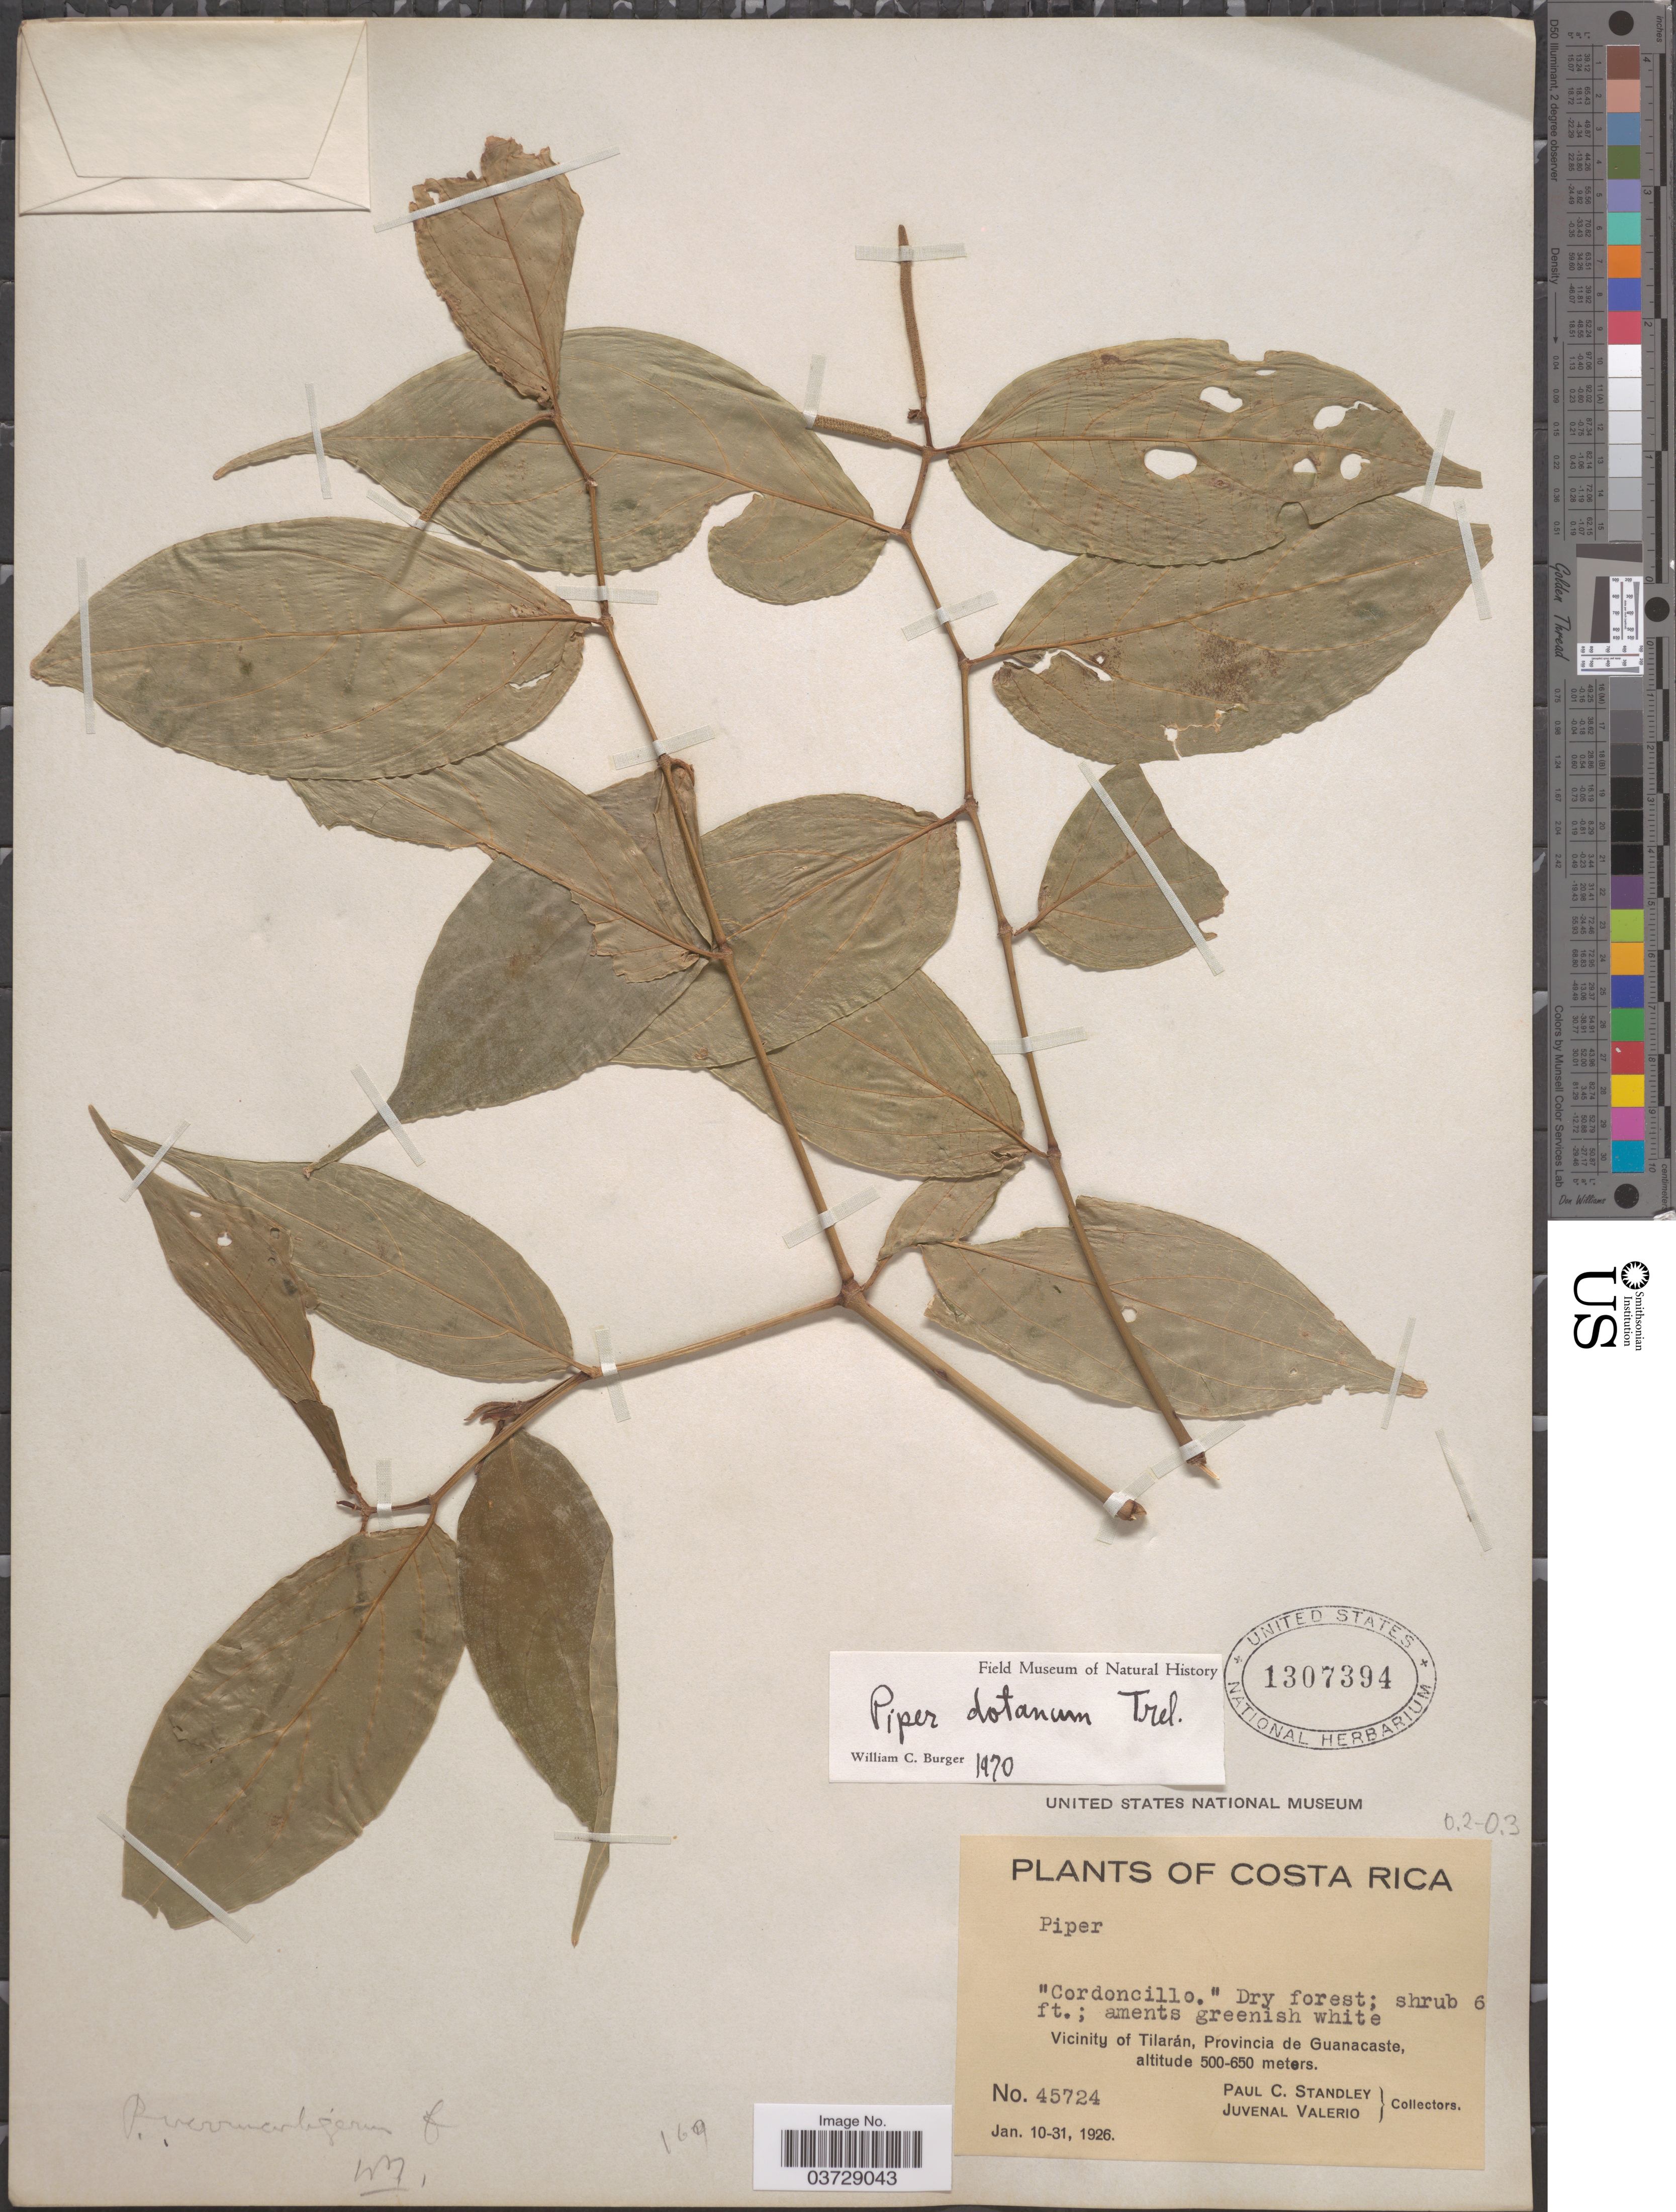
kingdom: Plantae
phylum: Tracheophyta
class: Magnoliopsida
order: Piperales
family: Piperaceae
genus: Piper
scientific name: Piper dotanum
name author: Trel.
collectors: P. C. Standley & J. Valerio R.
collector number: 45724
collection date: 1926-01-10/1926-01-31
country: Costa Rica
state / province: Guanacaste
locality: Vicinity of Tilarán.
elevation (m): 500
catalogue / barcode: US 1307394